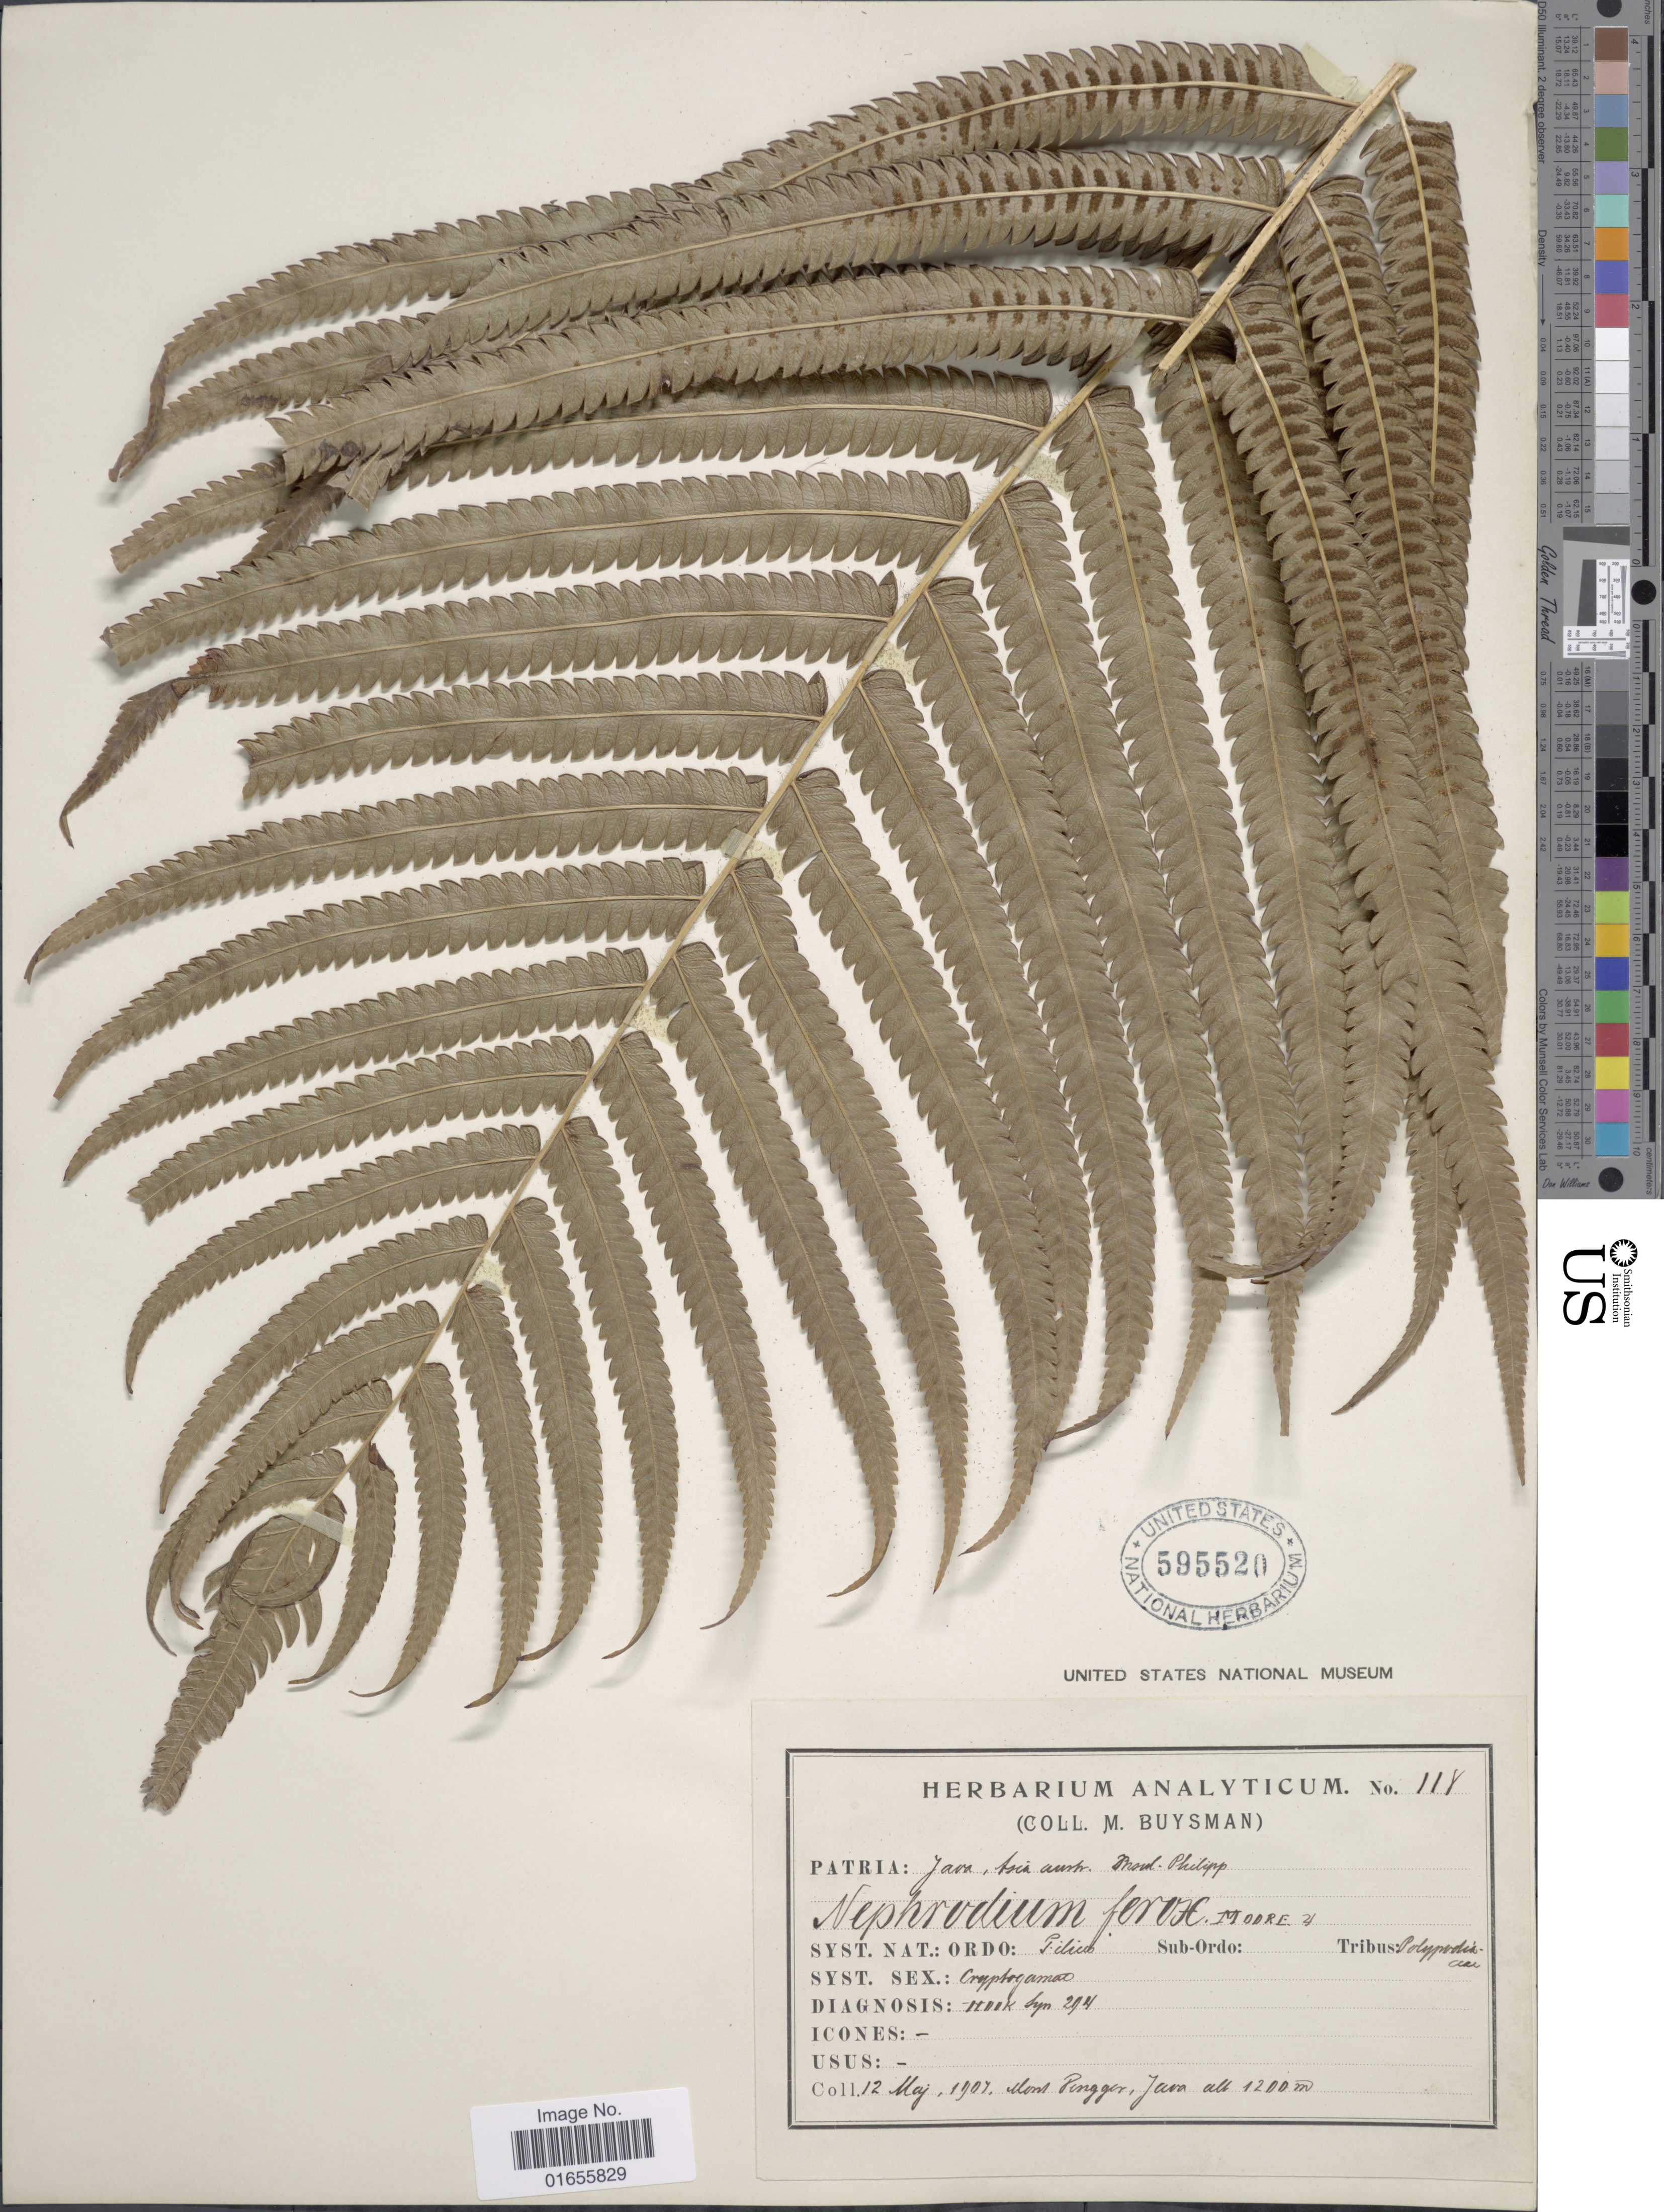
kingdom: Plantae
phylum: Tracheophyta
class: Polypodiopsida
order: Polypodiales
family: Thelypteridaceae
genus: Chingia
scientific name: Chingia ferox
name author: (Blume) Holttum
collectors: M. Buysman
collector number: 118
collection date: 1907-05-12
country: Indonesia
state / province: Java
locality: [illegible text] , Mount Phillipp[interpreted]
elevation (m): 1200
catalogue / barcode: US 595520